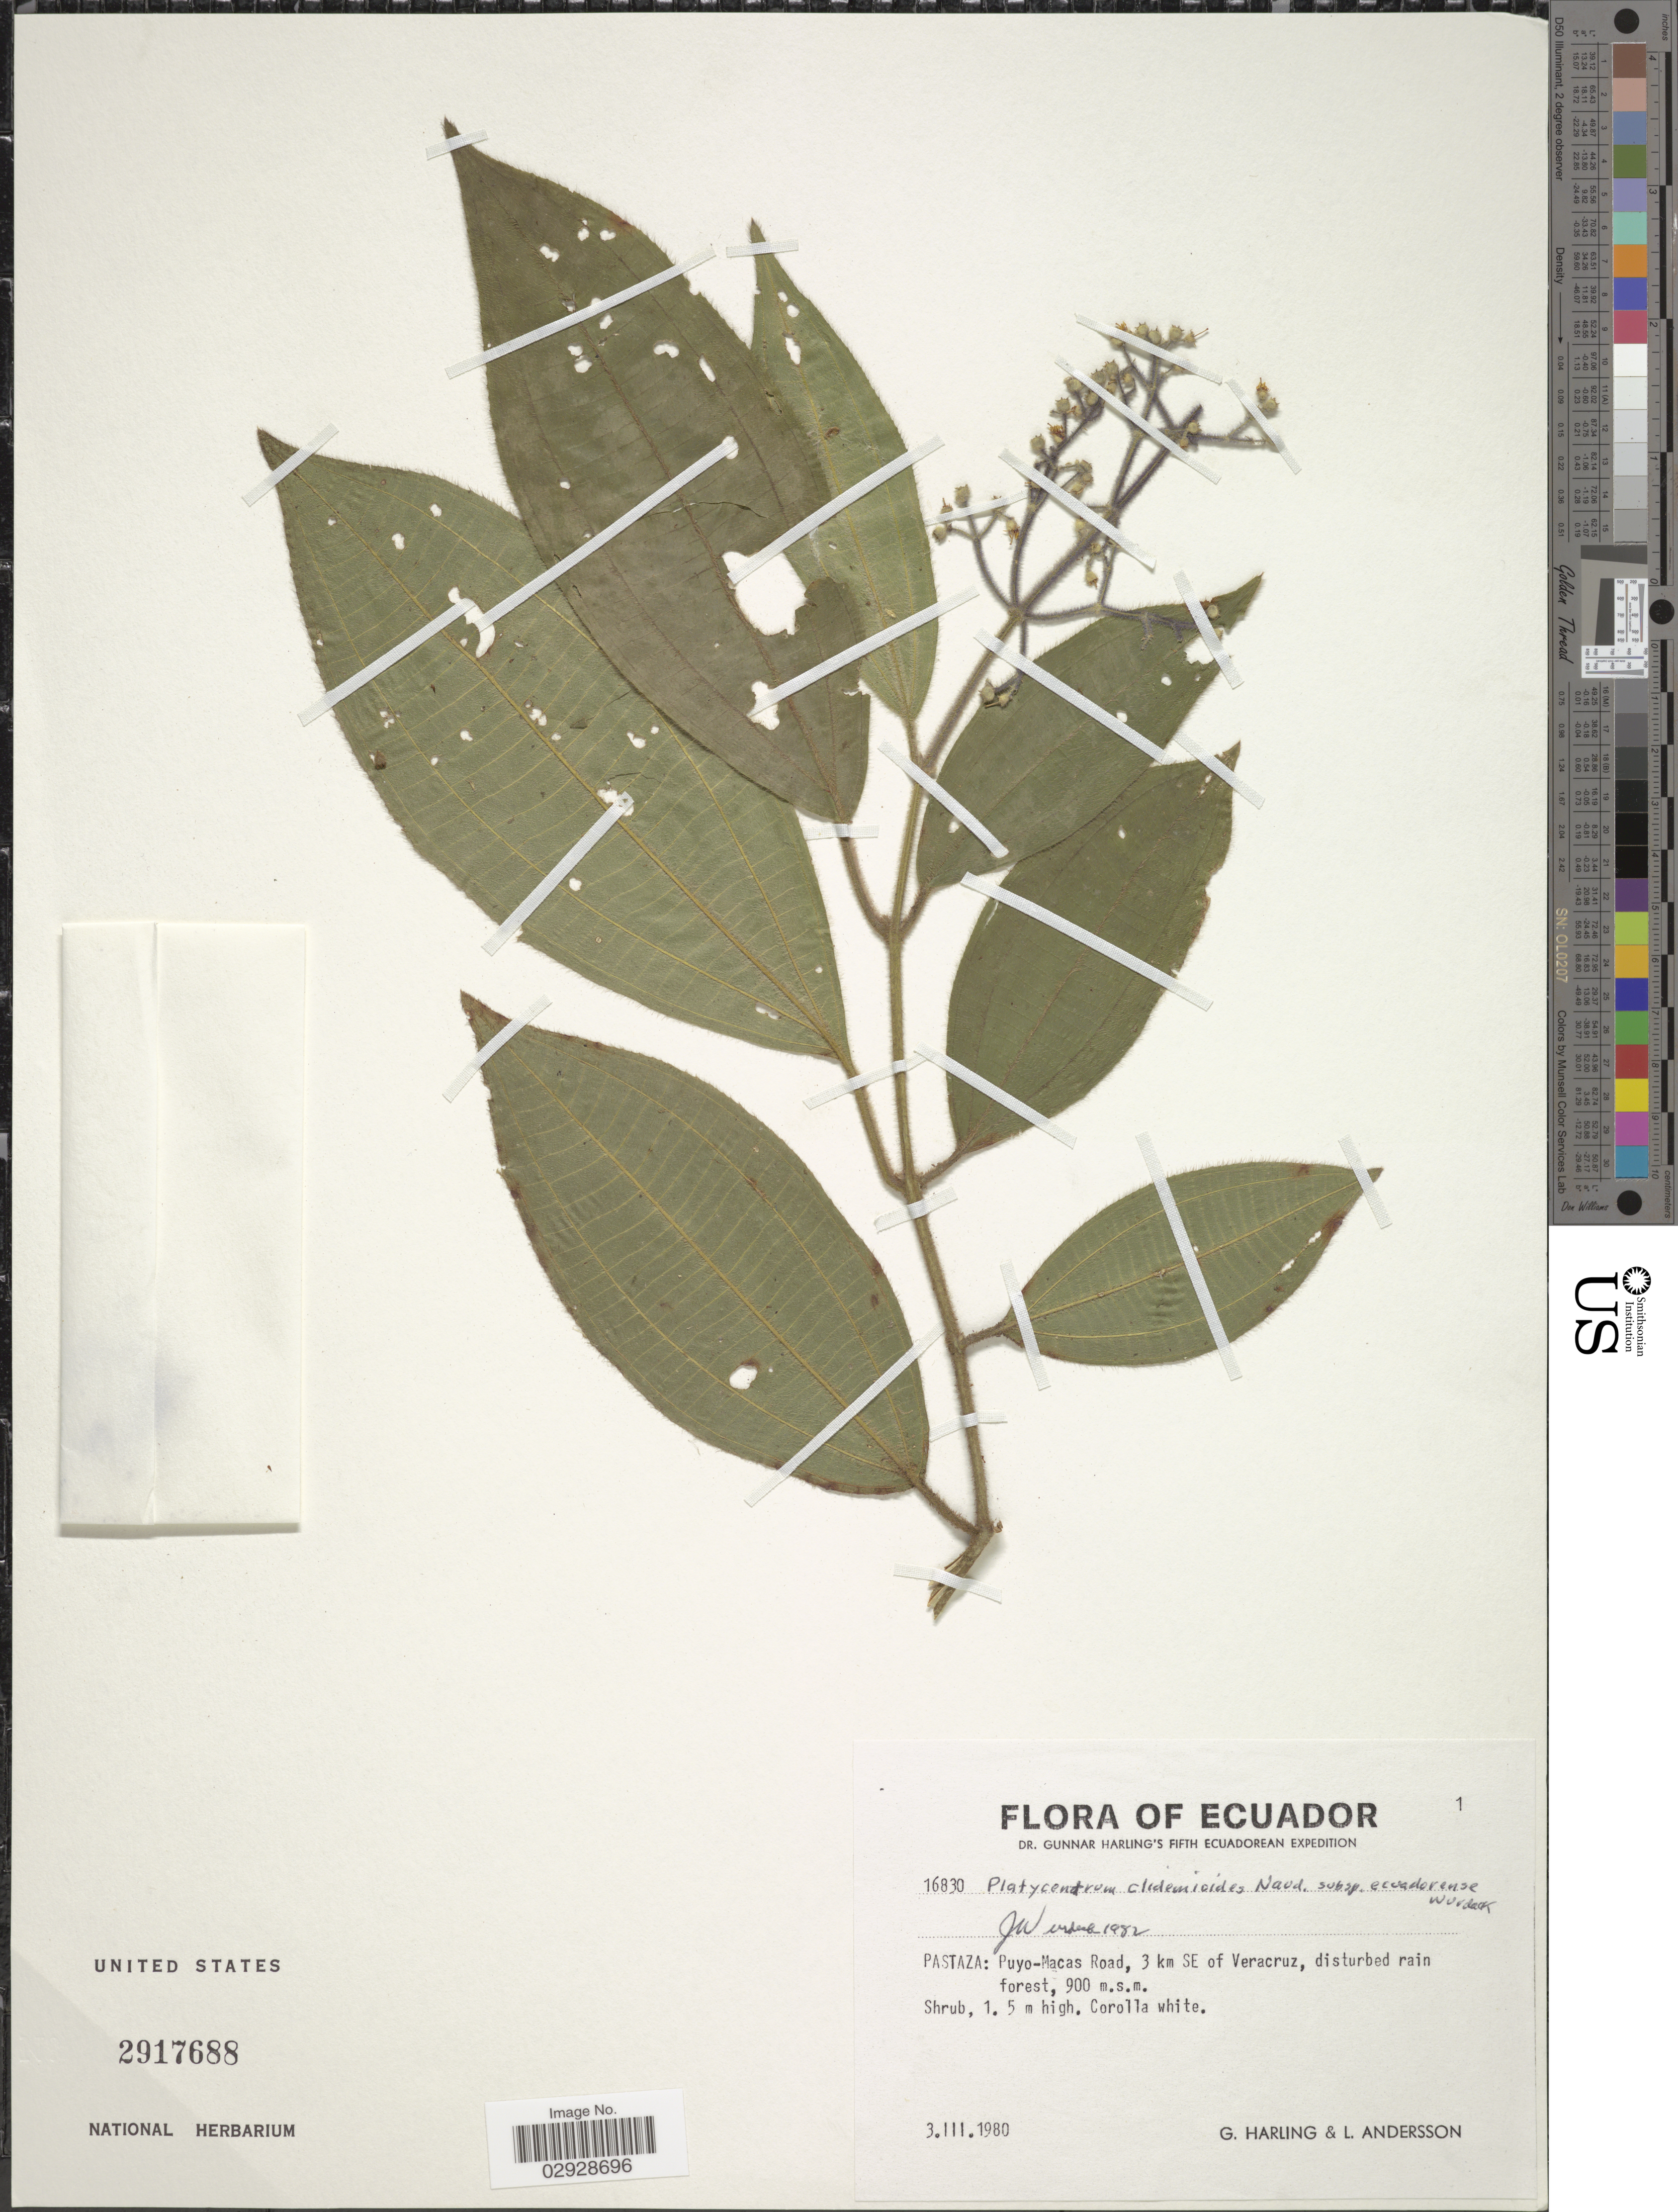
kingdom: Plantae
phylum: Tracheophyta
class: Magnoliopsida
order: Myrtales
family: Melastomataceae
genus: Leandra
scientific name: Leandra clidemioides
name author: (Naudin) Wurdack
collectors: G. Harling & L. Andersson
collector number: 16830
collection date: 1980-03-03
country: Ecuador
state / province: Pastaza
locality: Puyo-Macas Road, 3 km SE of Veracruz.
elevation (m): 900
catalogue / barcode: US 2917688